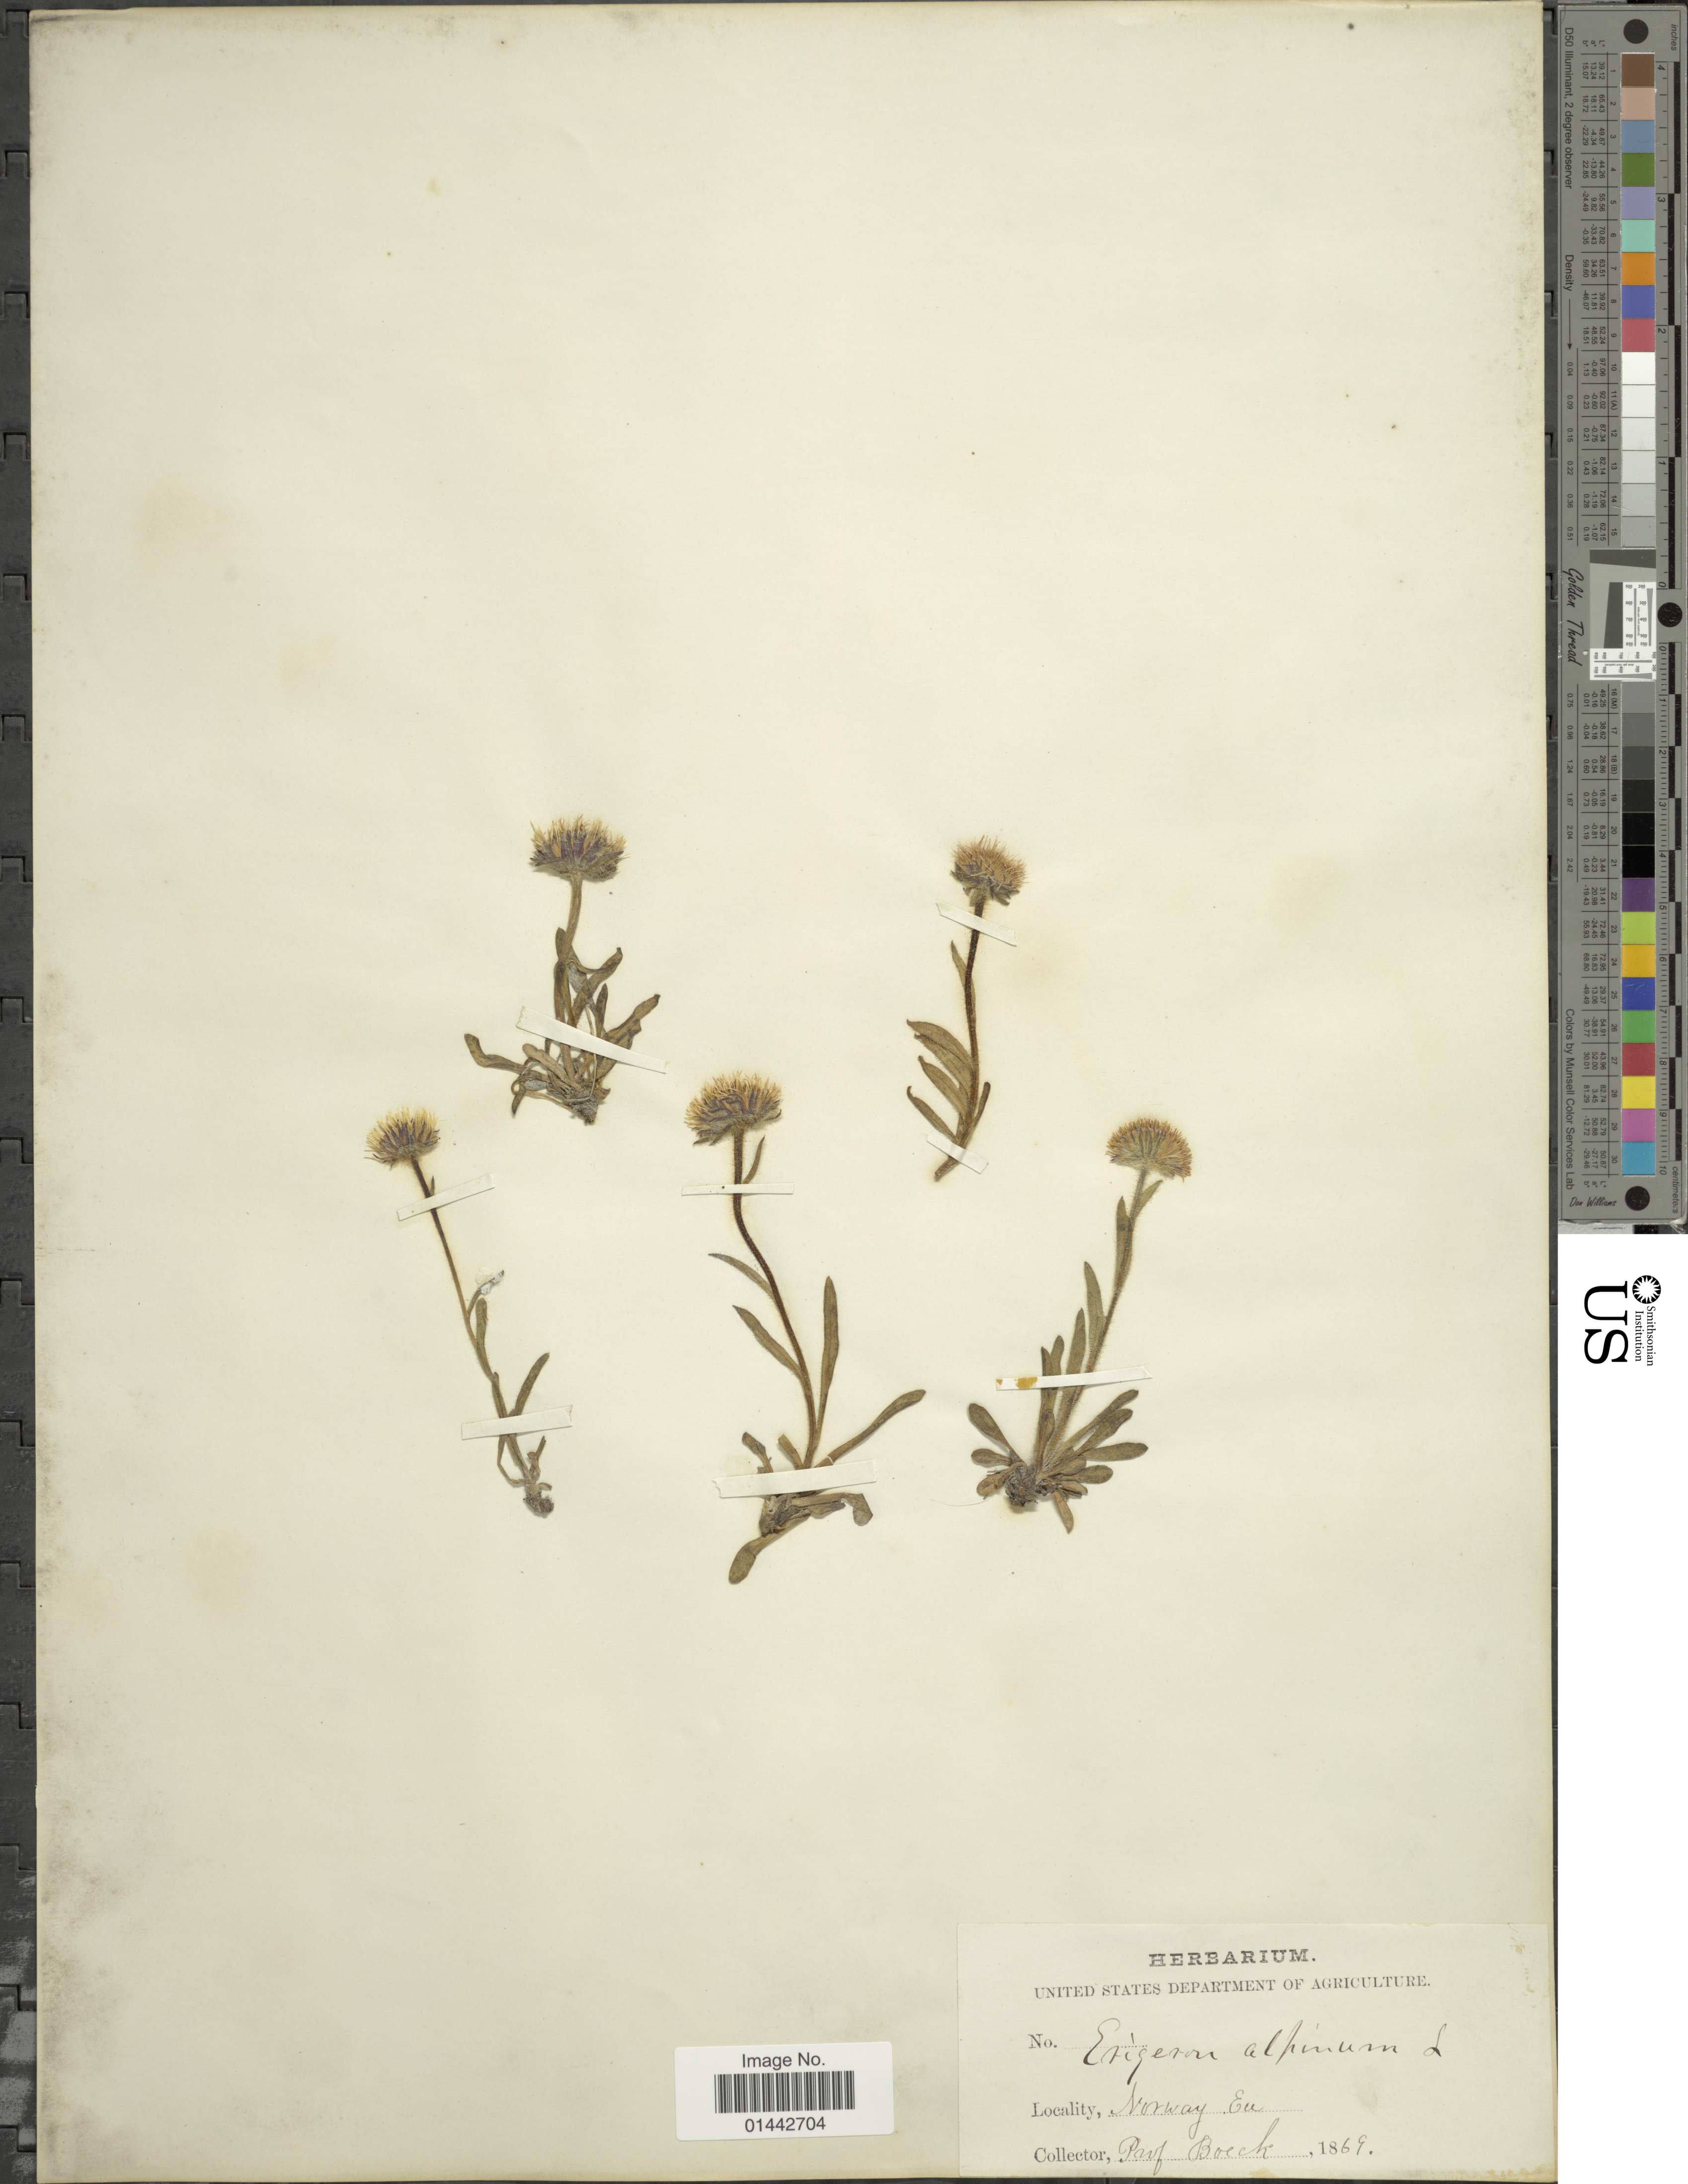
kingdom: Plantae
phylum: Tracheophyta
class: Magnoliopsida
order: Asterales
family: Asteraceae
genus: Erigeron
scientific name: Erigeron alpinus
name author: L.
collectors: P. Boeck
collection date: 1869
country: Norway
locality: Eu.